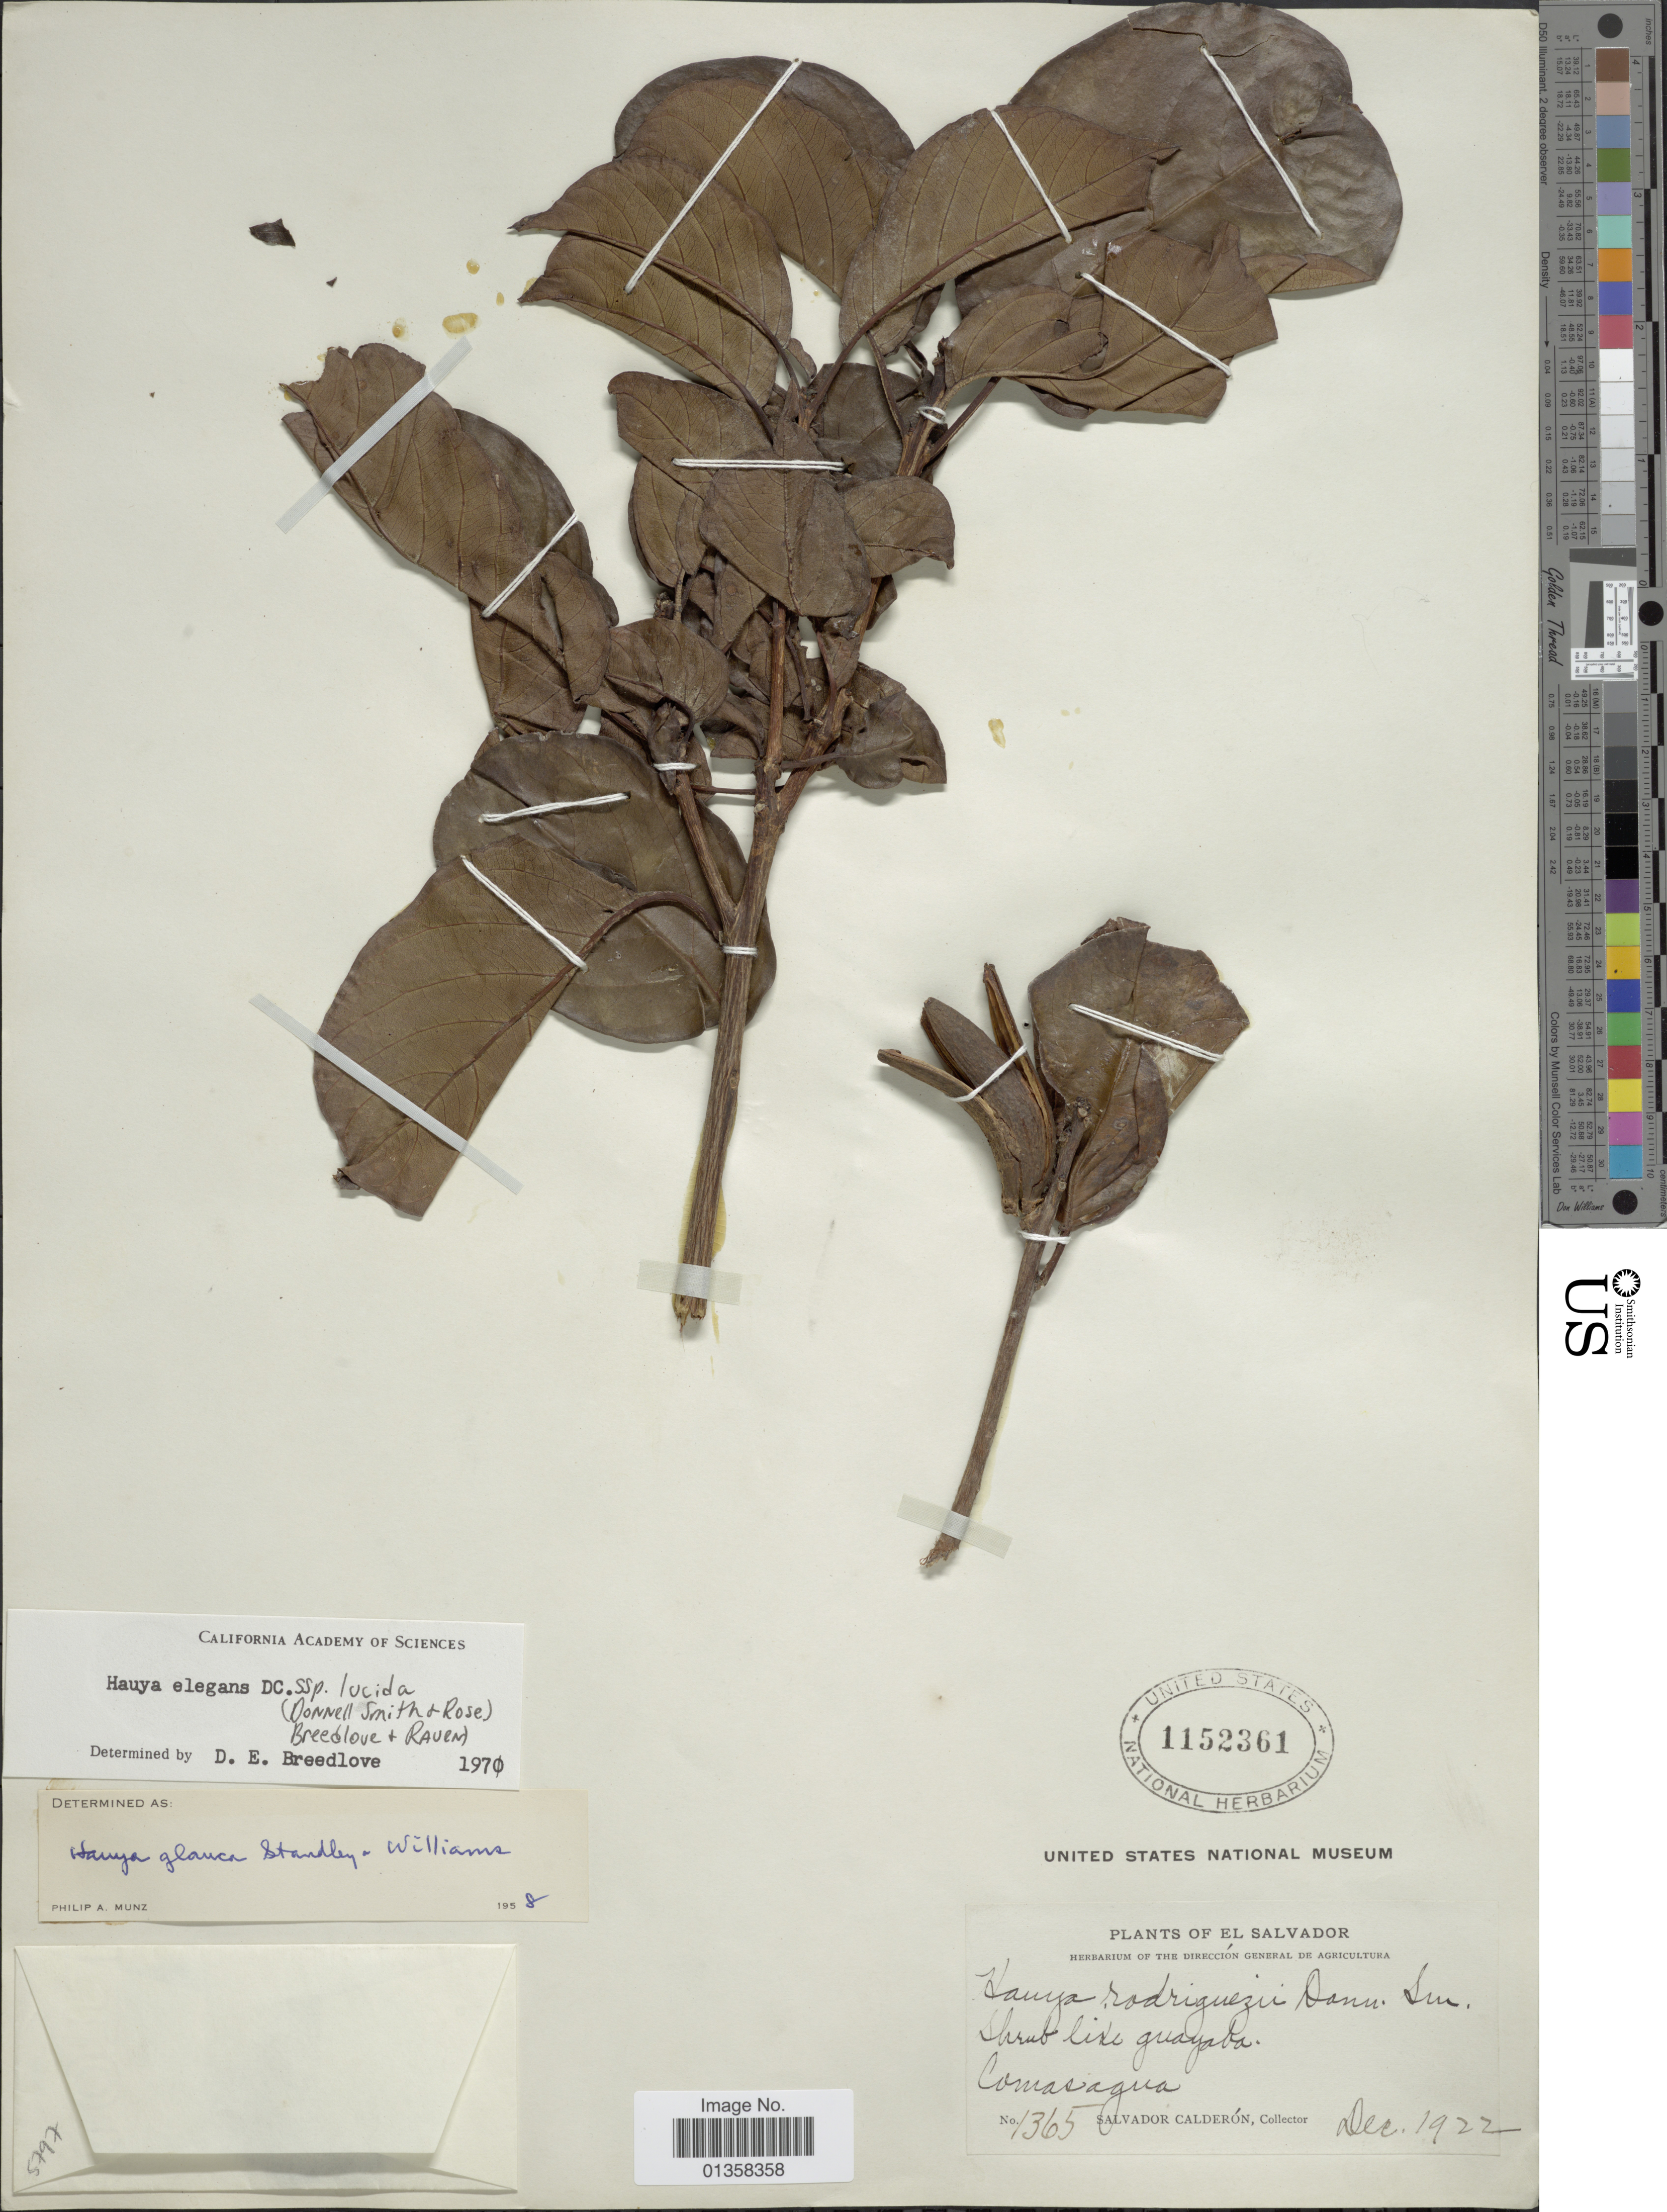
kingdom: Plantae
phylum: Tracheophyta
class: Magnoliopsida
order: Myrtales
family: Onagraceae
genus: Hauya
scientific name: Hauya elegans subsp. lucida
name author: (Donn. Sm. & Rose) P.H. Raven & Breedlove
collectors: S. Calderón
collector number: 1365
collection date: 1922-12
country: El Salvador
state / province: La Libertad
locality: Comasagua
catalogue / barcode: US 1152361